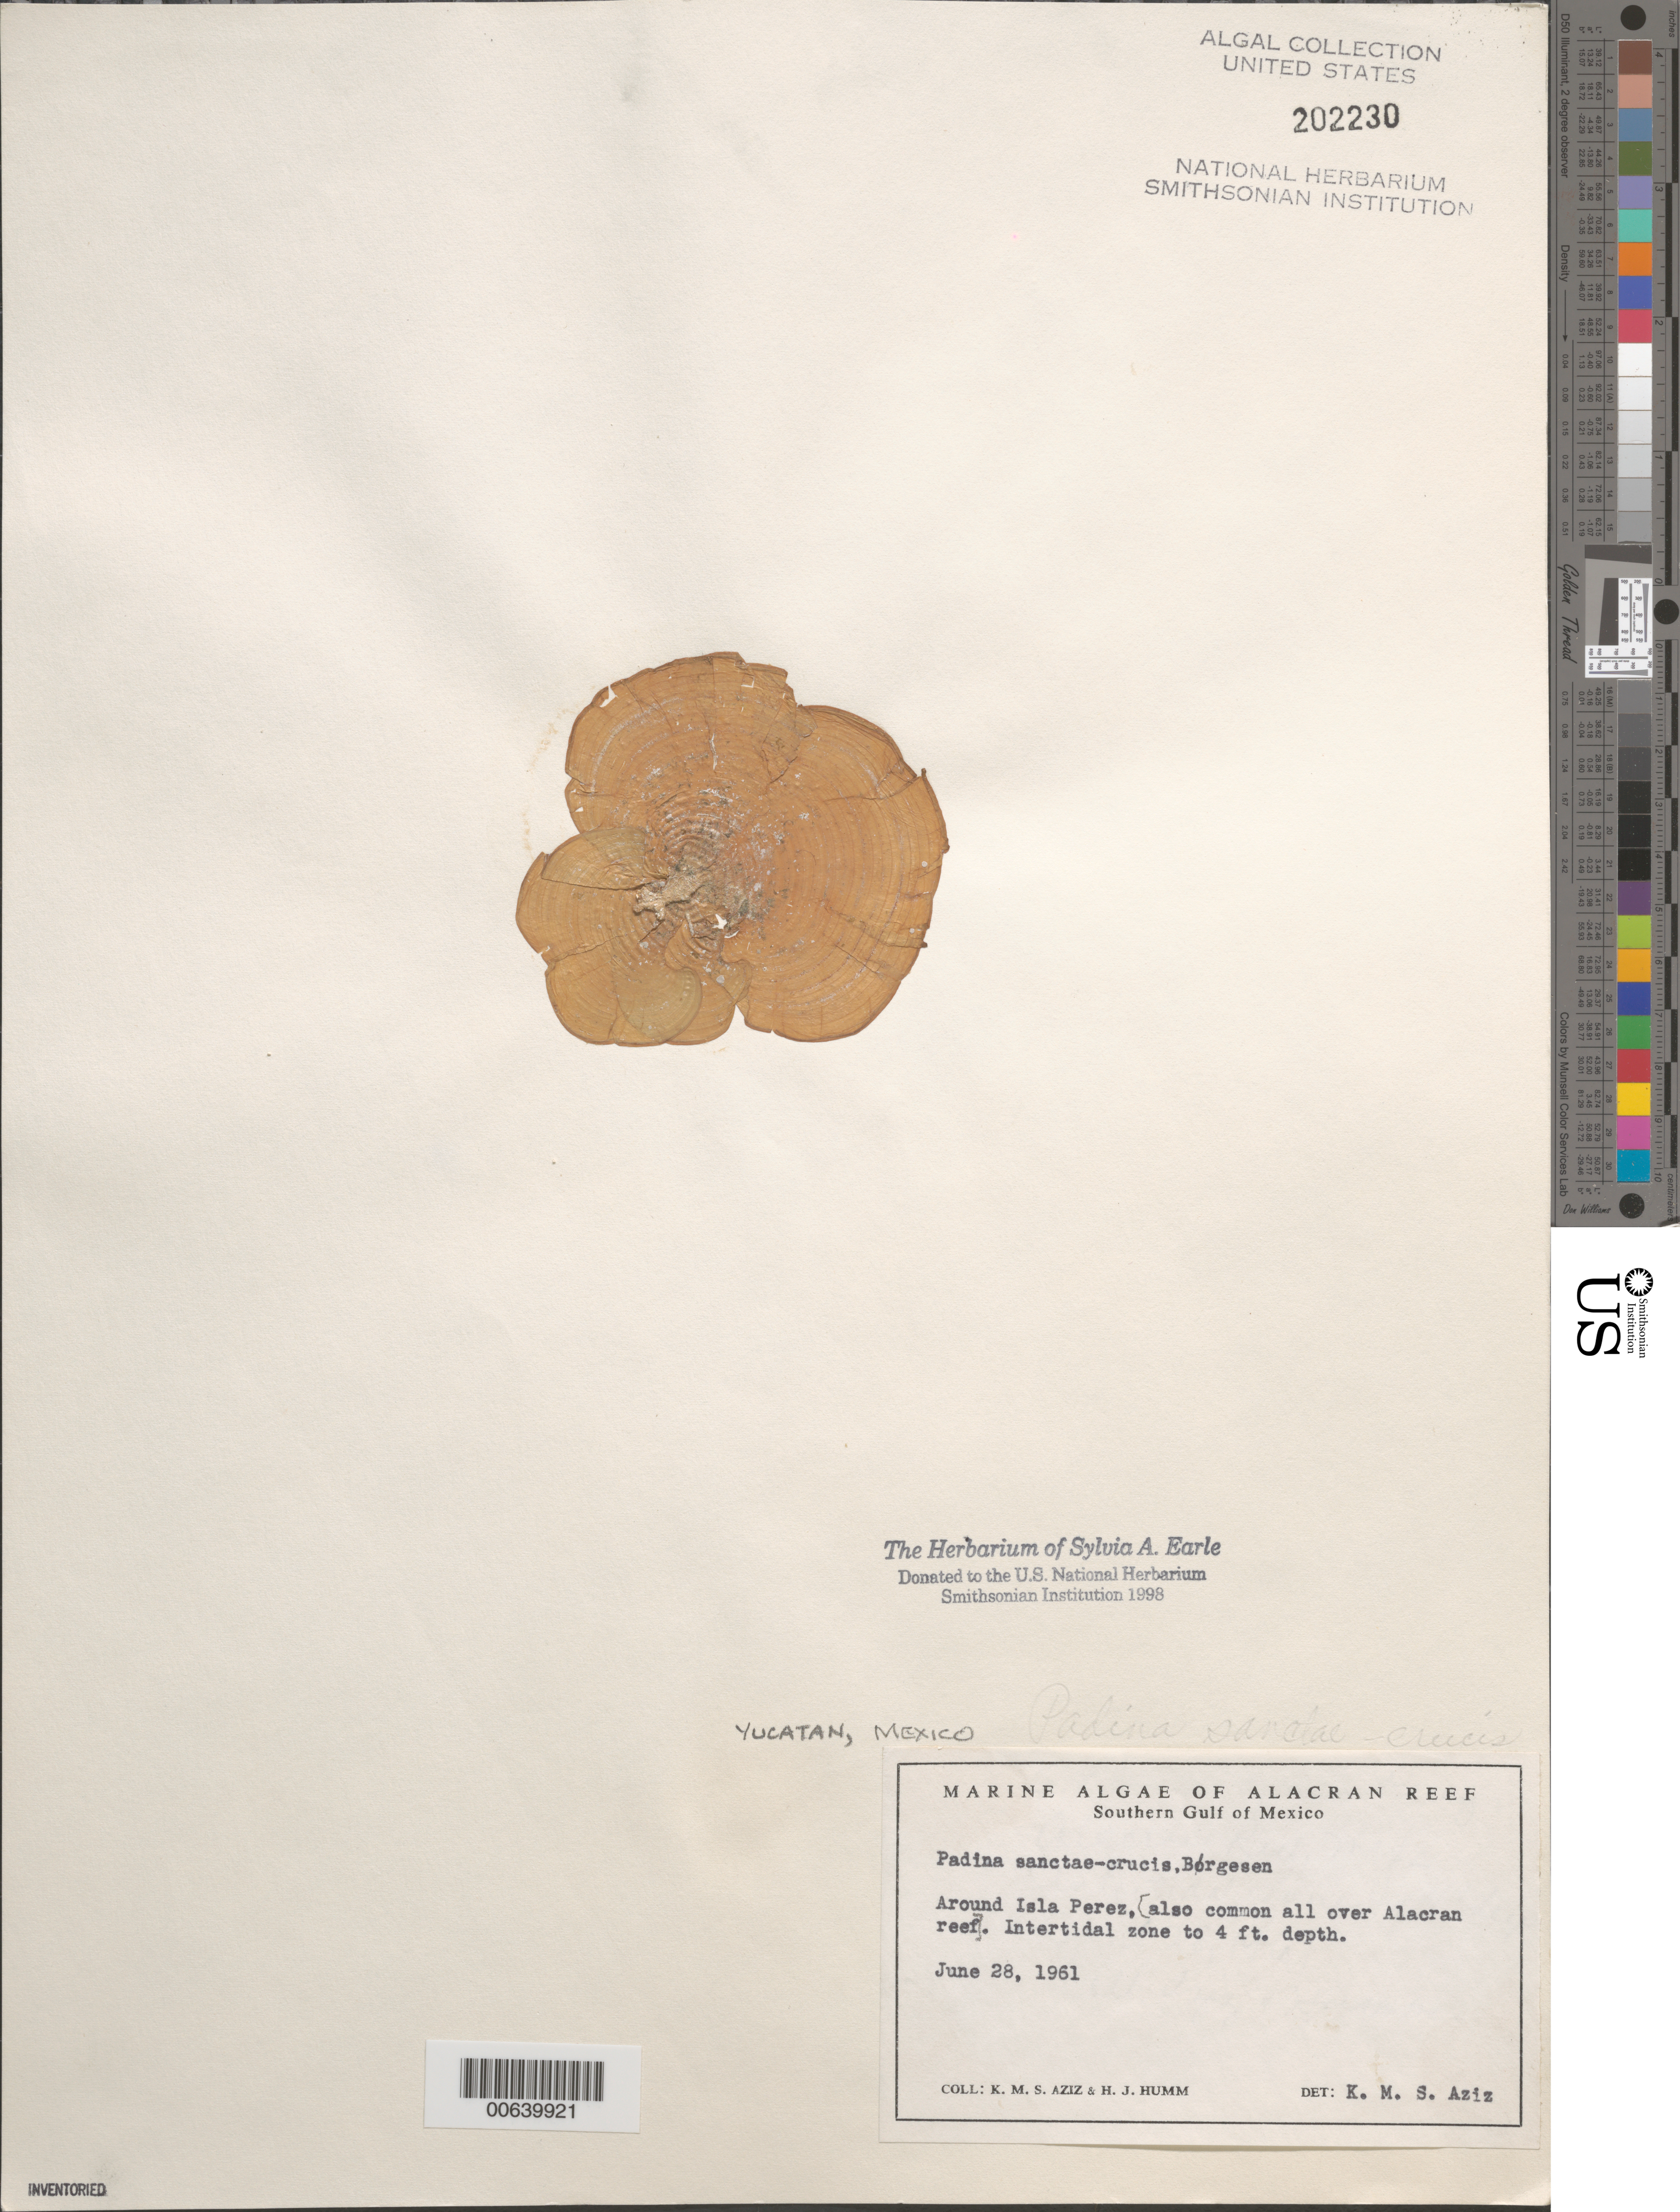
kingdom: Chromista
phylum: Ochrophyta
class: Phaeophyceae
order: Dictyotales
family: Dictyotaceae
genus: Padina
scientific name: Padina sanctae-crucis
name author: Børgesen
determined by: Aziz, K. M. S.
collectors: K. M. Aziz & H. J. Humm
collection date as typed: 28 Jun 1961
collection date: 1961-06-28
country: Mexico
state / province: Yucatan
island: Isla Perez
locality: Alacran Reef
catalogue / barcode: US 202230